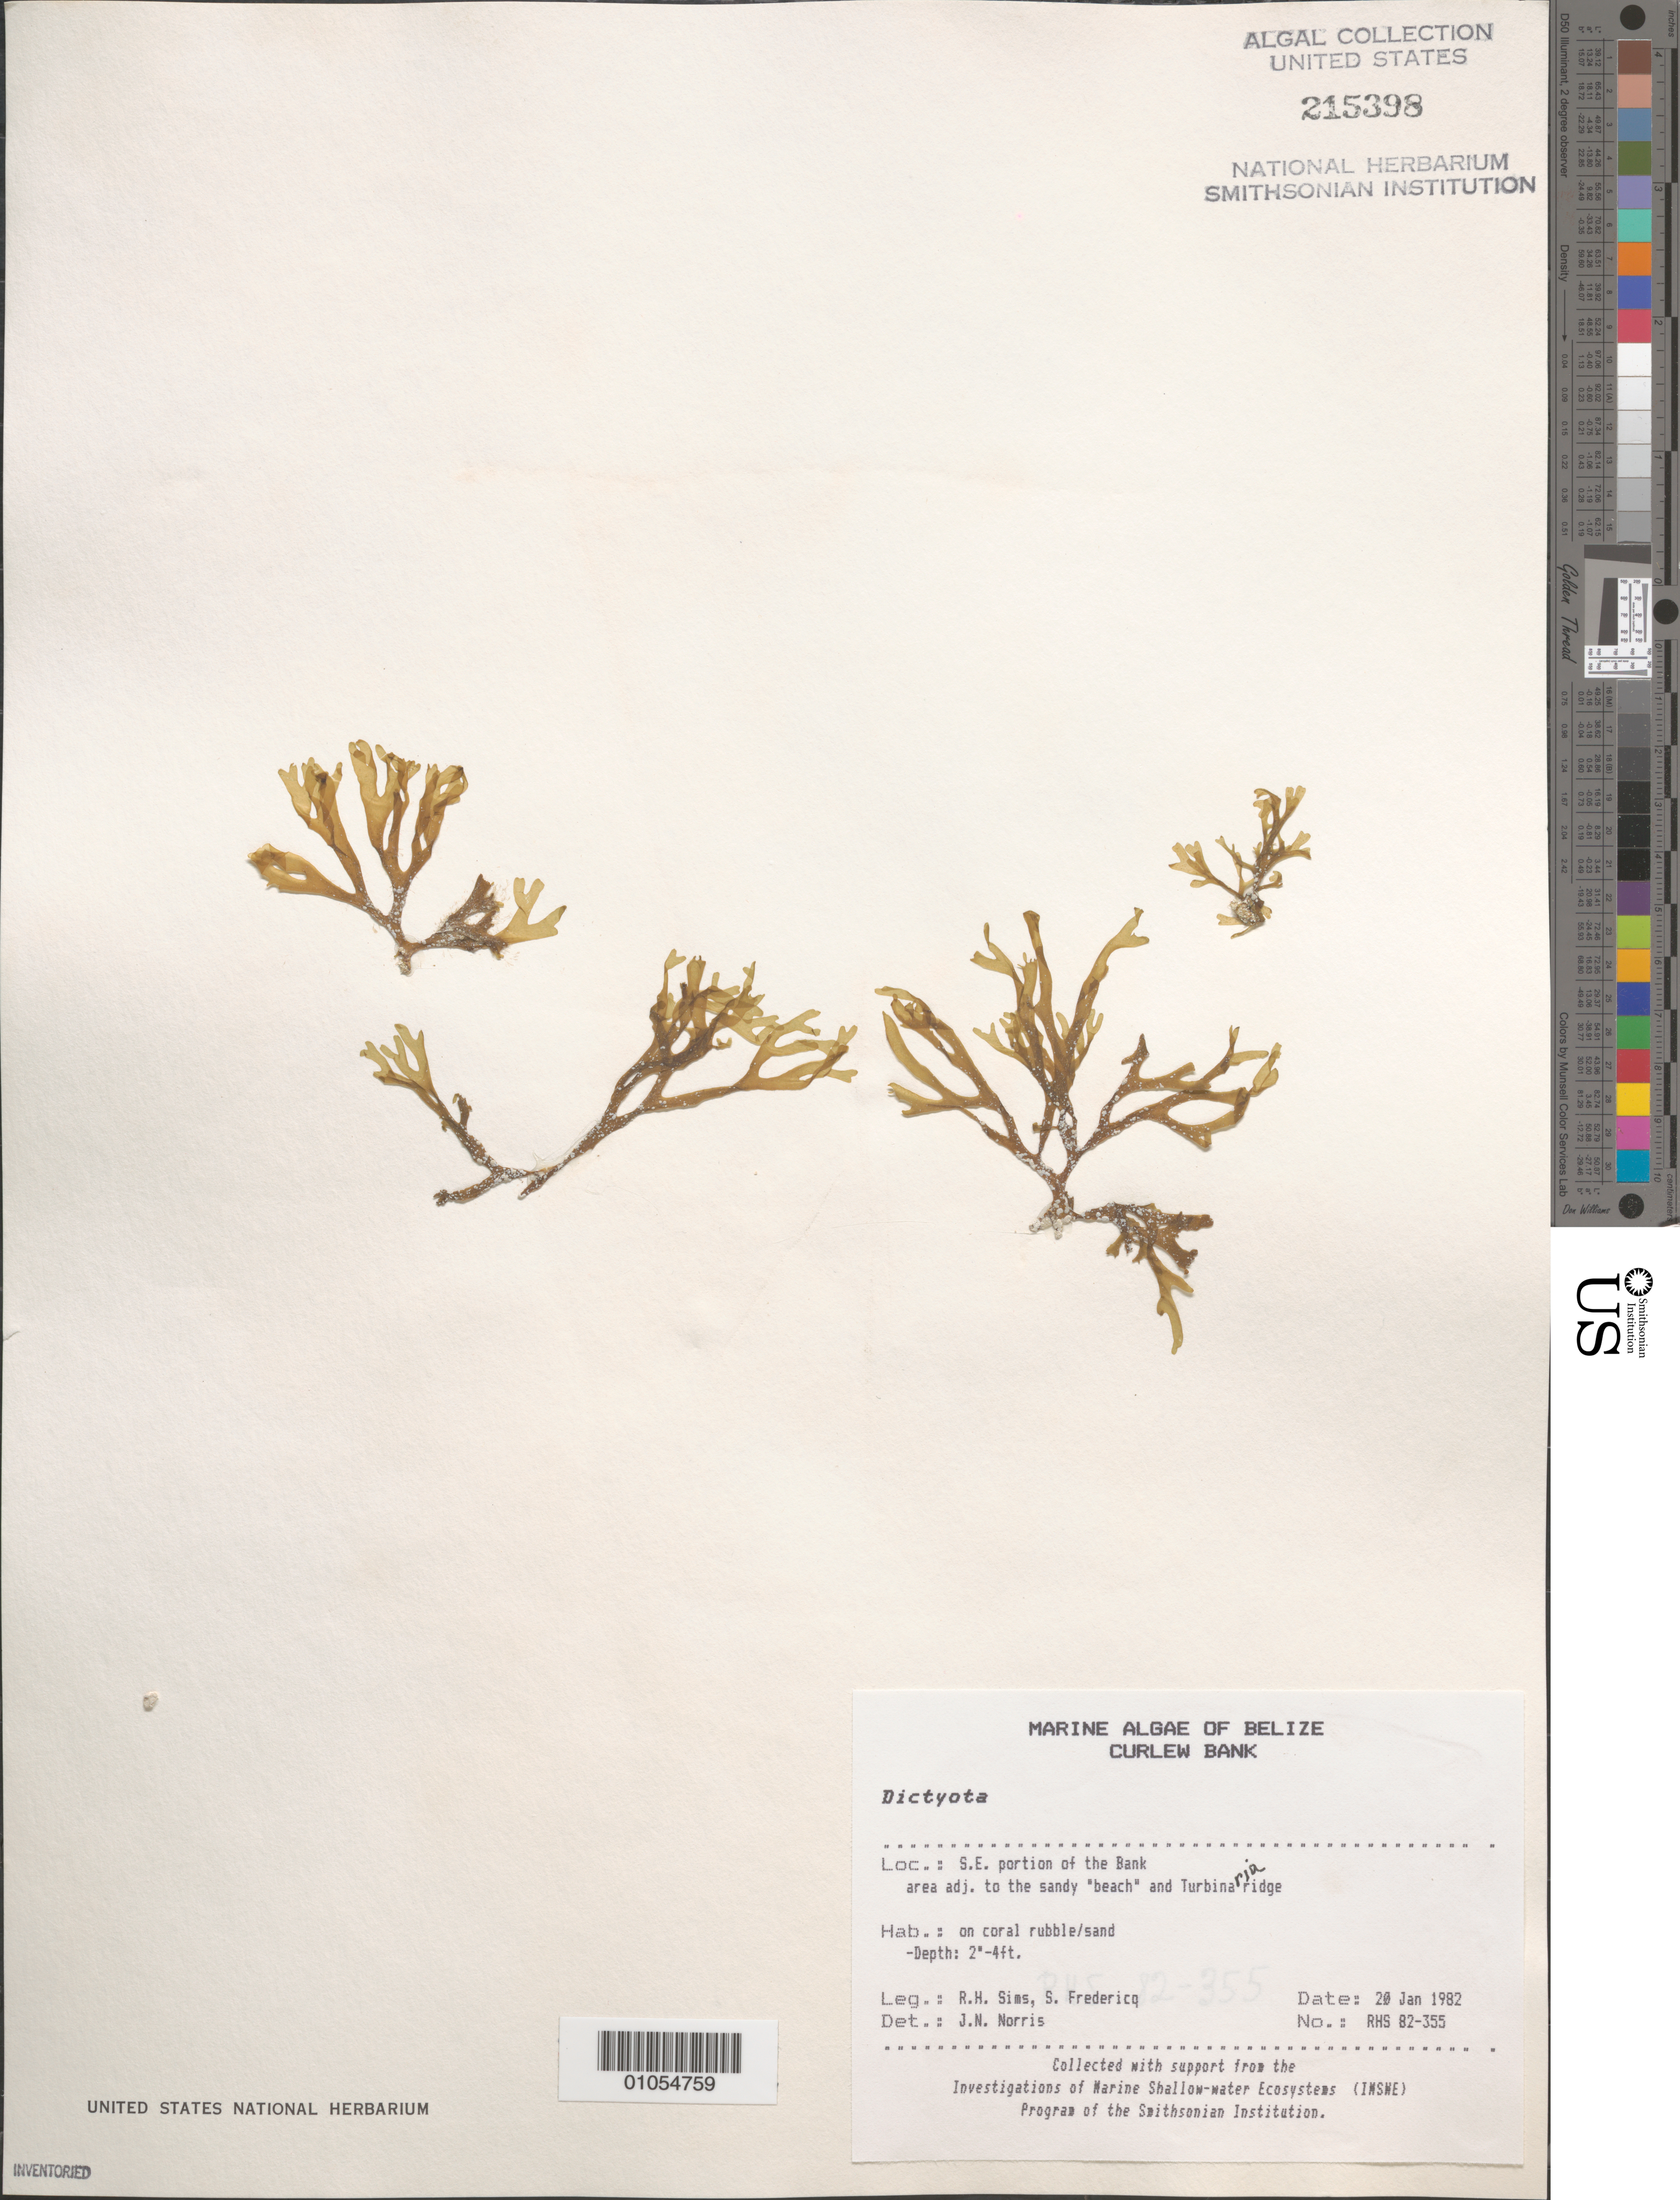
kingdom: Chromista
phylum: Ochrophyta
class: Phaeophyceae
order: Dictyotales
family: Dictyotaceae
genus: Dictyota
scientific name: Dictyota sp.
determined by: Norris, James N.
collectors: R. H. Sims & S. Fredericq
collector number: RHS 82-355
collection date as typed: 20 Jan 1982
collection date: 1982-01-20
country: Belize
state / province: Stann Creek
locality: Curlew Bank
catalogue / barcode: US 215398